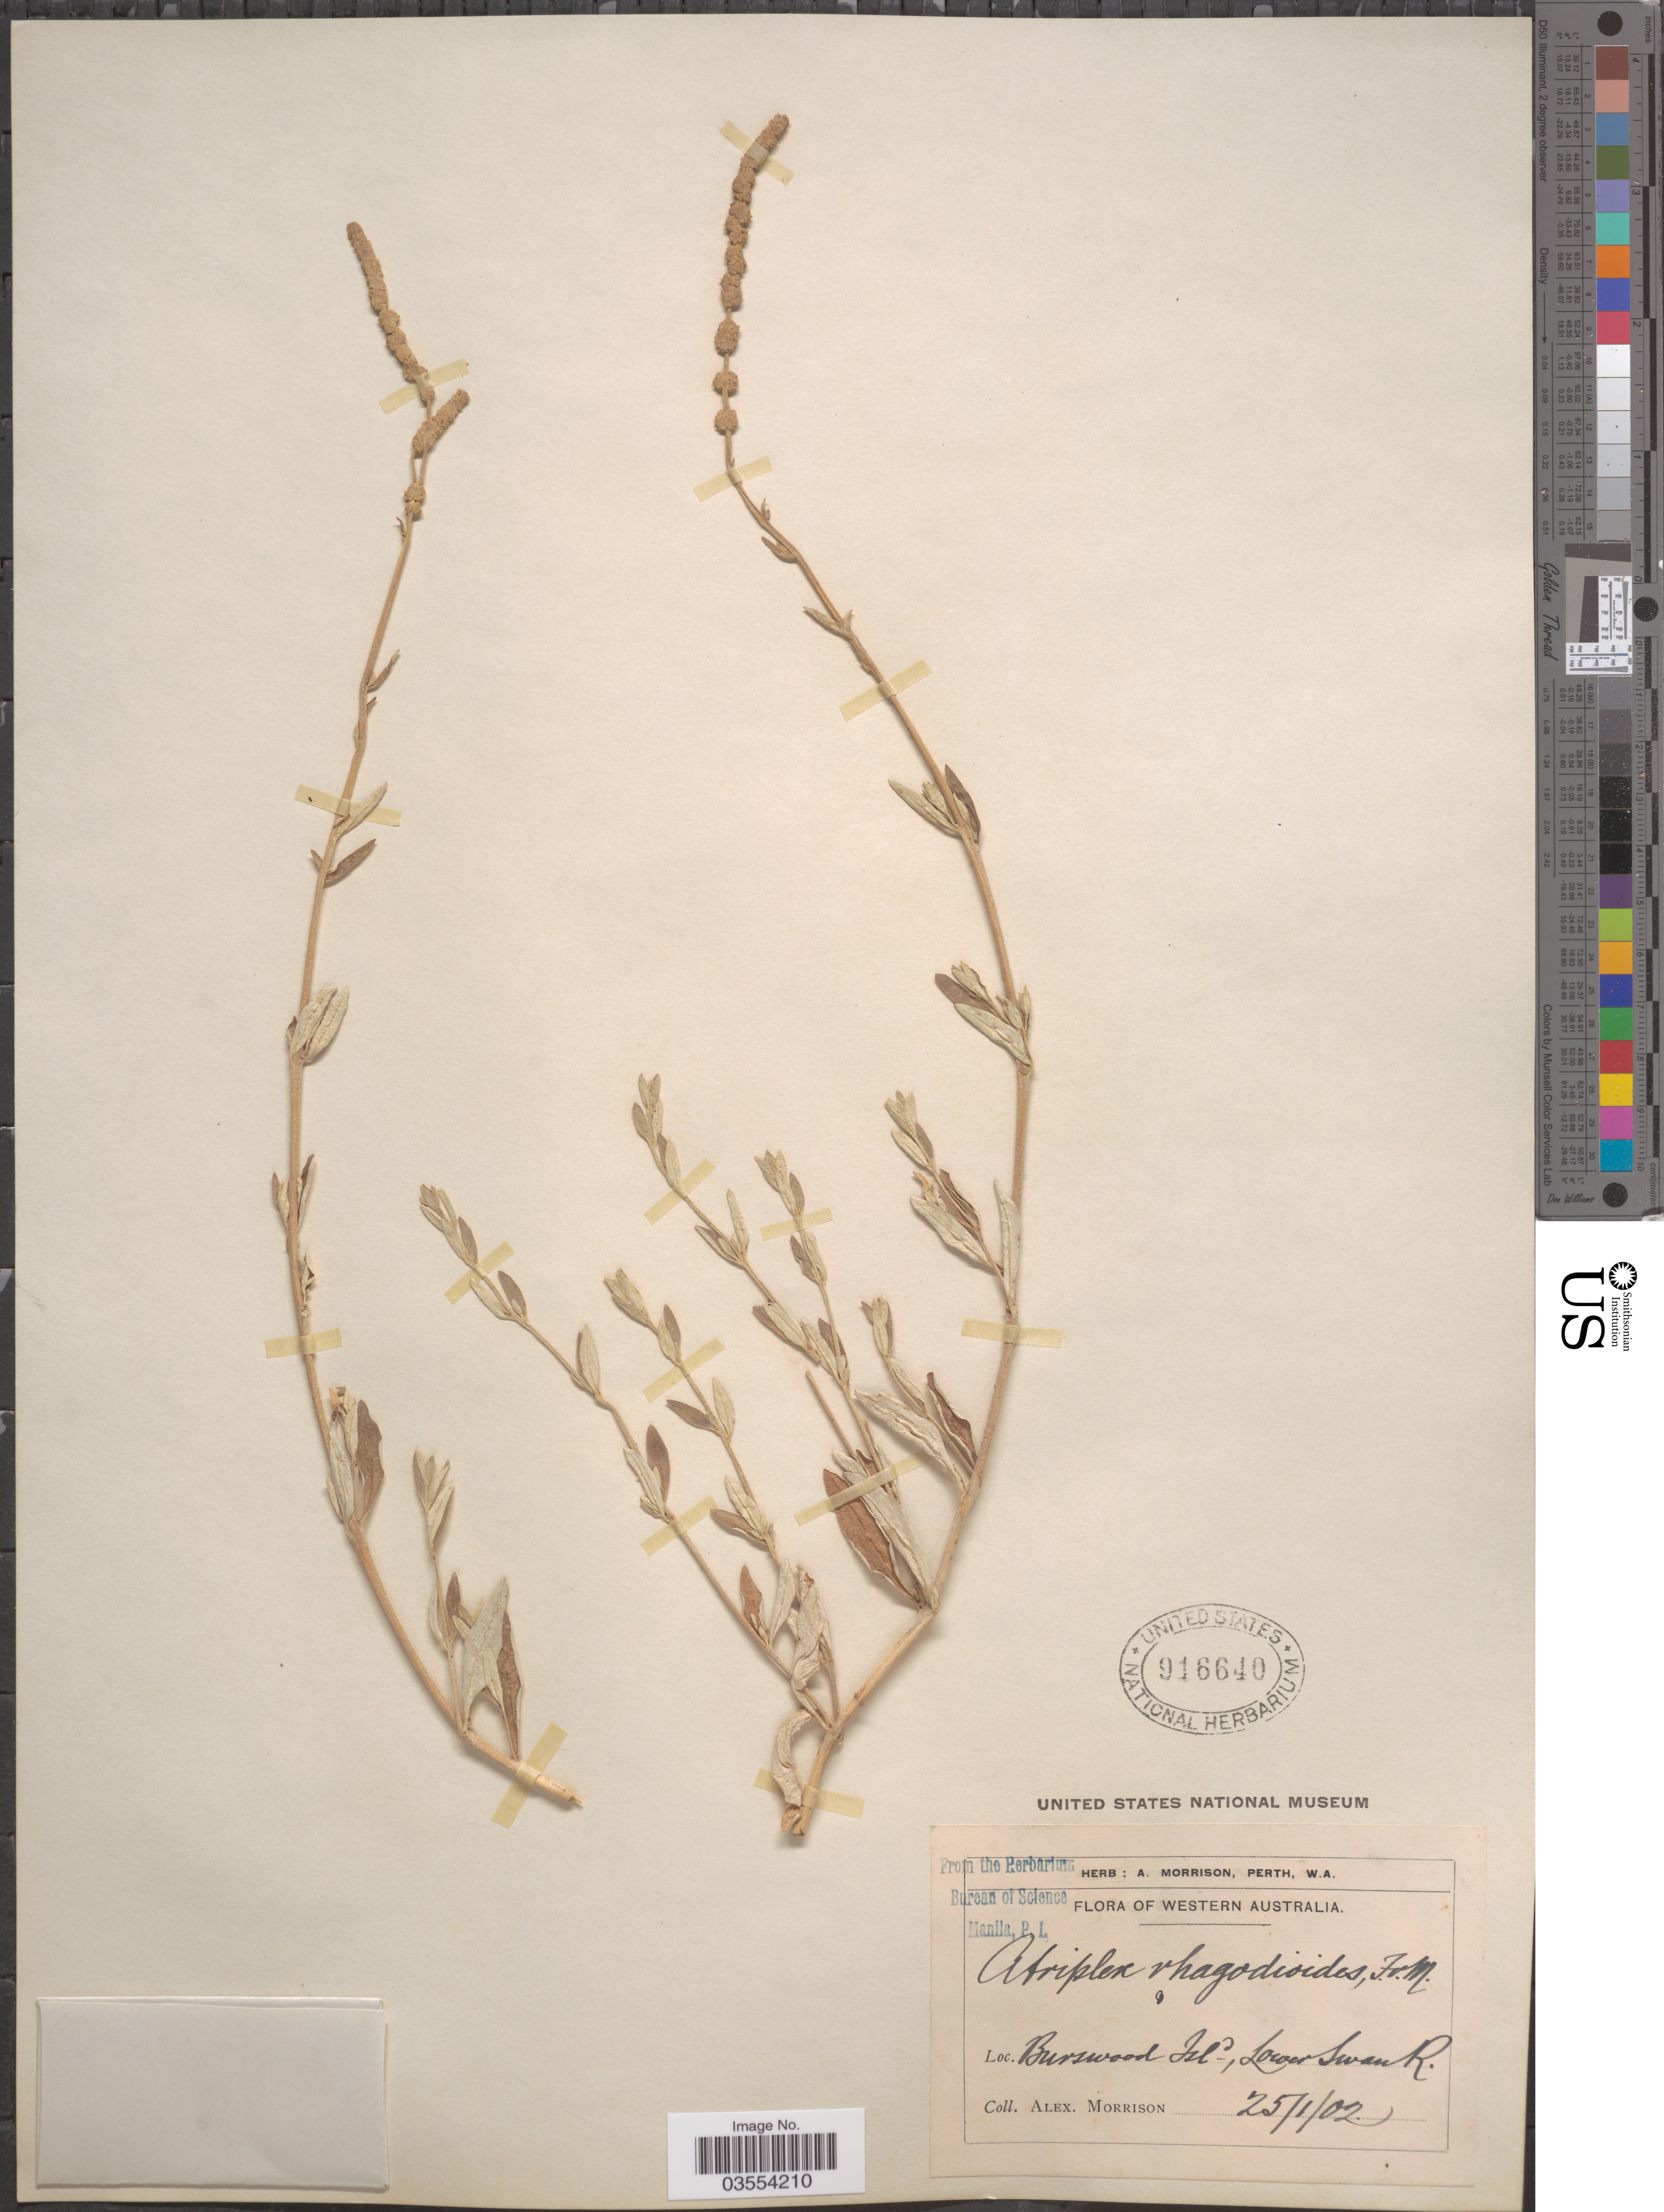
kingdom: Plantae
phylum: Tracheophyta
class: Magnoliopsida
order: Caryophyllales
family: Amaranthaceae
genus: Atriplex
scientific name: Atriplex cinerea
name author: Poir.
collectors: A. Morrison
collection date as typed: Transcribed d/m/y: 25/1/2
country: Australia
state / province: Western Australia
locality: Burswood Isld, Lower Swan R.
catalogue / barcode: US 916640